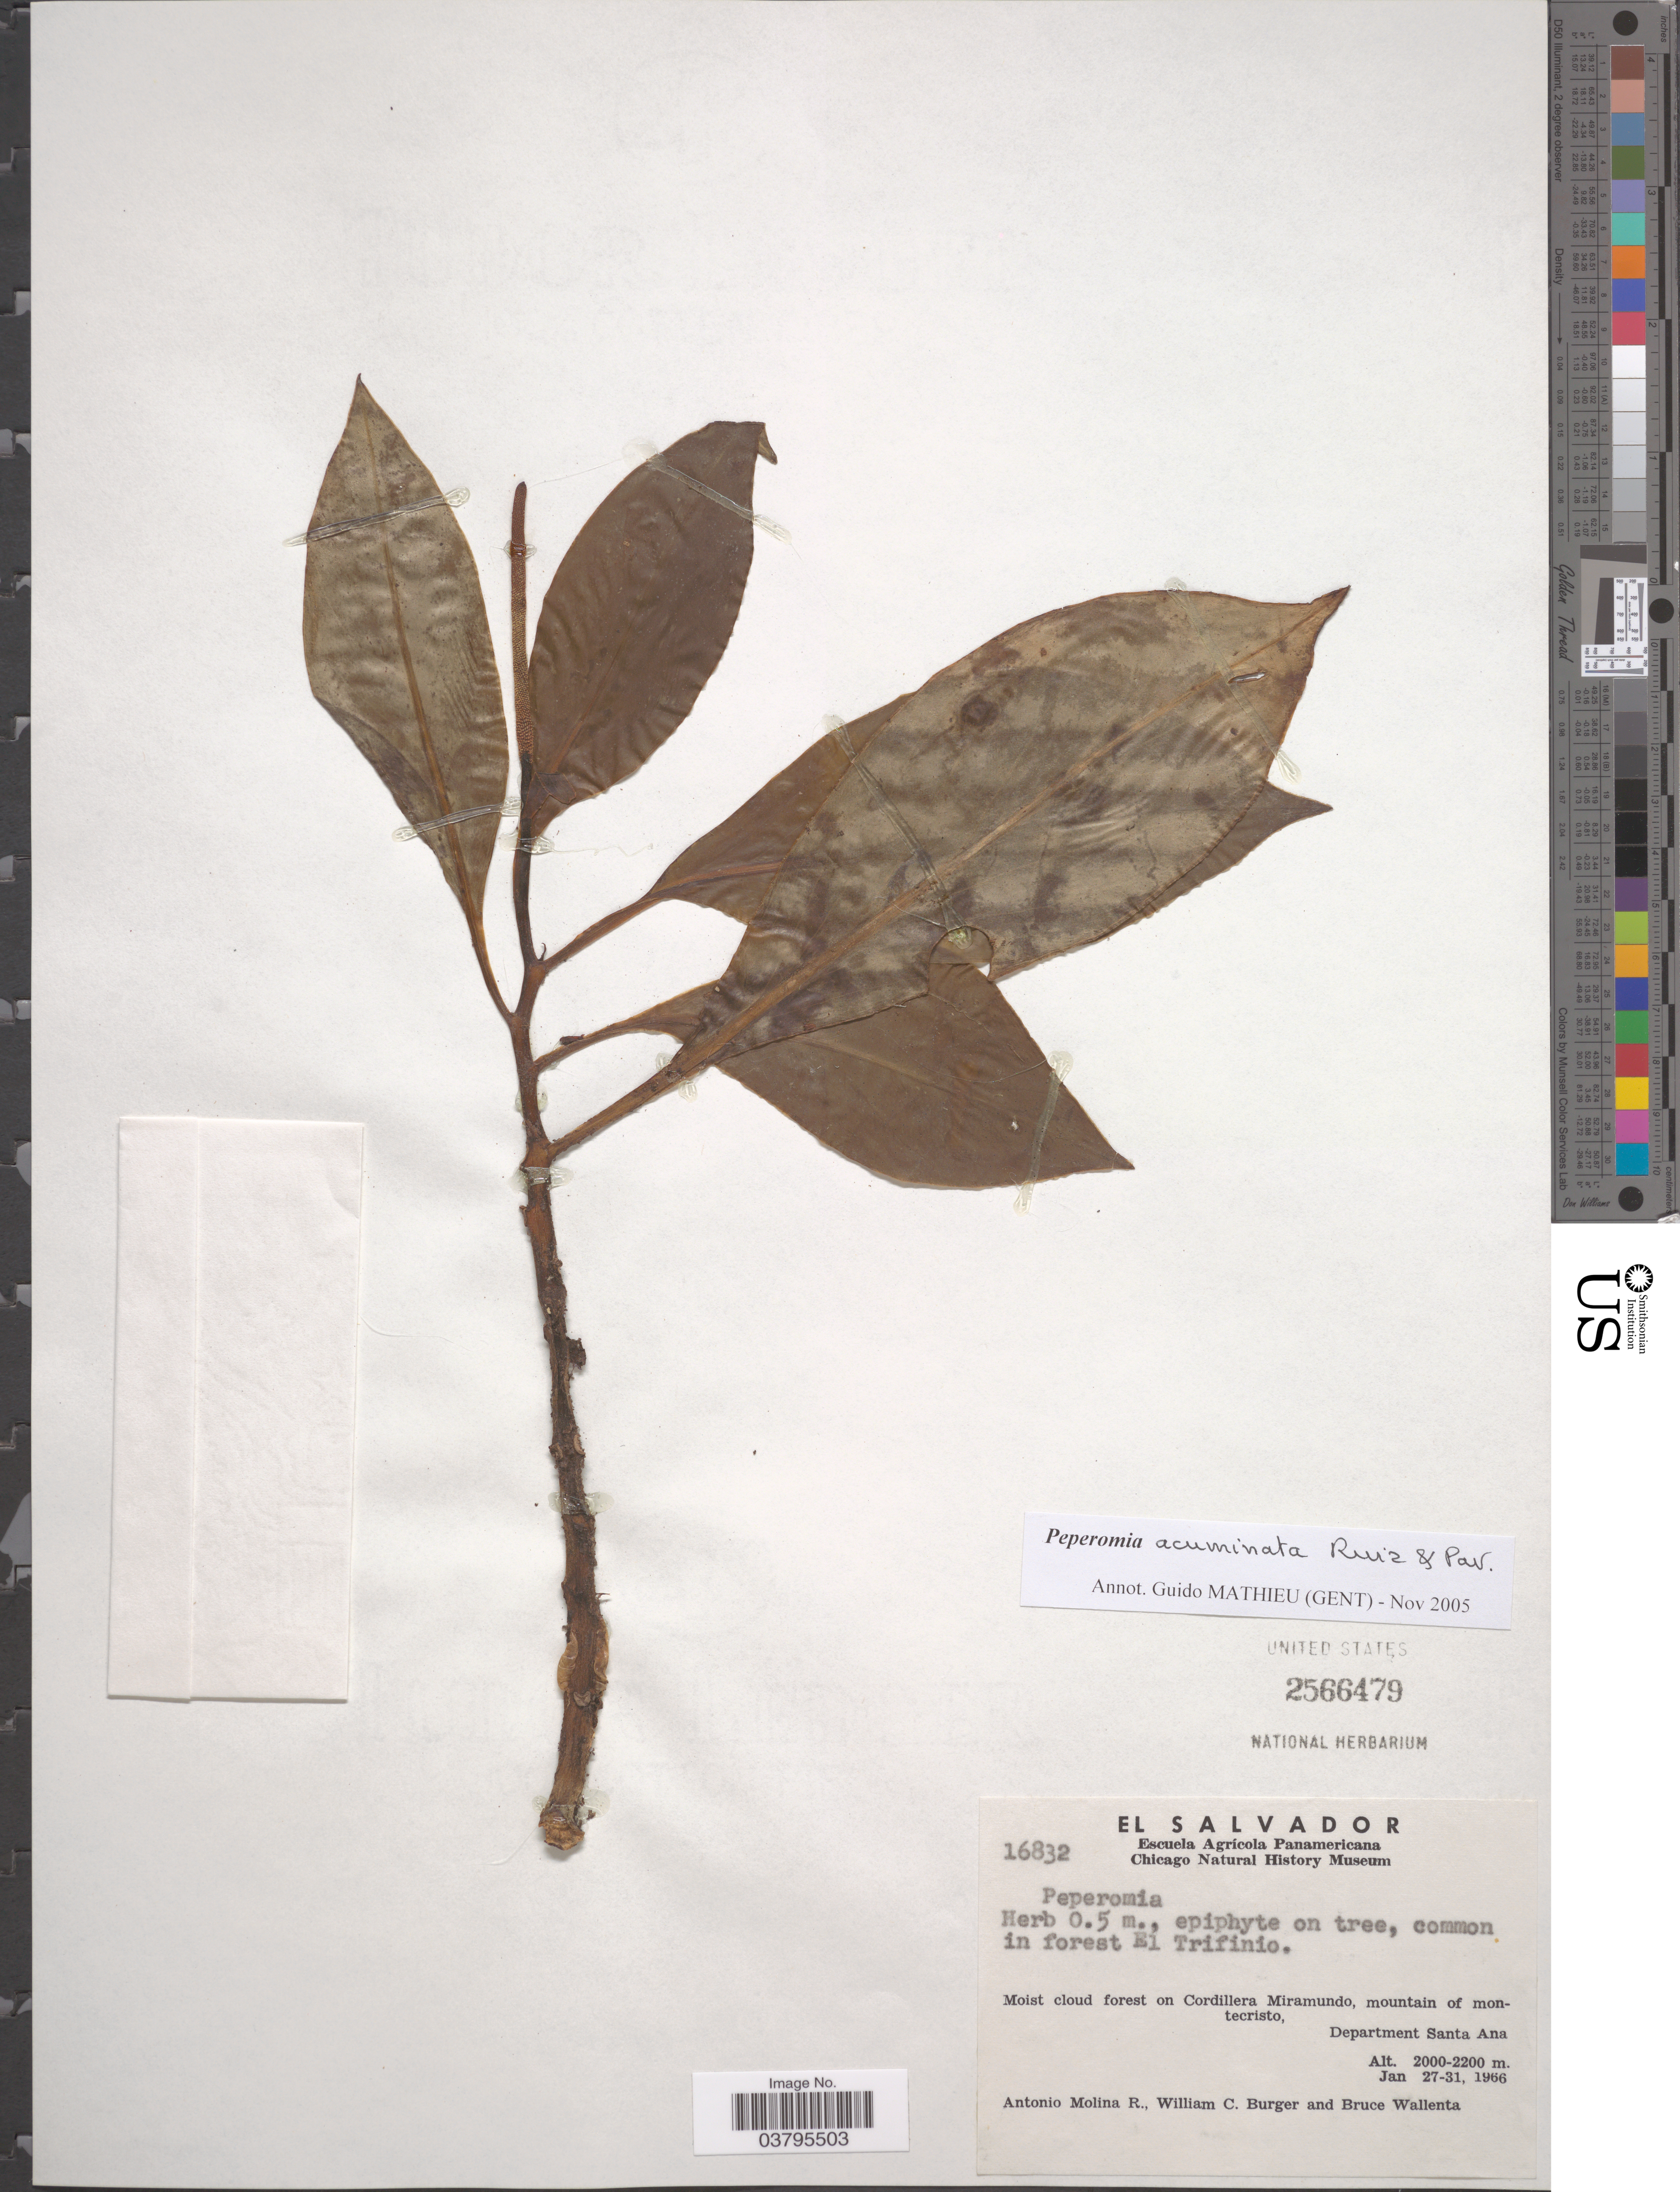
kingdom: Plantae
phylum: Tracheophyta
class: Magnoliopsida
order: Piperales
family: Piperaceae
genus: Peperomia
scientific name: Peperomia acuminata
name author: Ruiz & Pav.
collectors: A. Molina R., W. Burger & B. Wallenta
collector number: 16832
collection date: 1966-01-27/1966-01-31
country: El Salvador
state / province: Santa Ana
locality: Common in forest El Trifinio. Moist cloud forest on Cordillera Miramundo, mountain of montecristo, Department Santa Ana.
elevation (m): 2000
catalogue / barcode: US 2566479